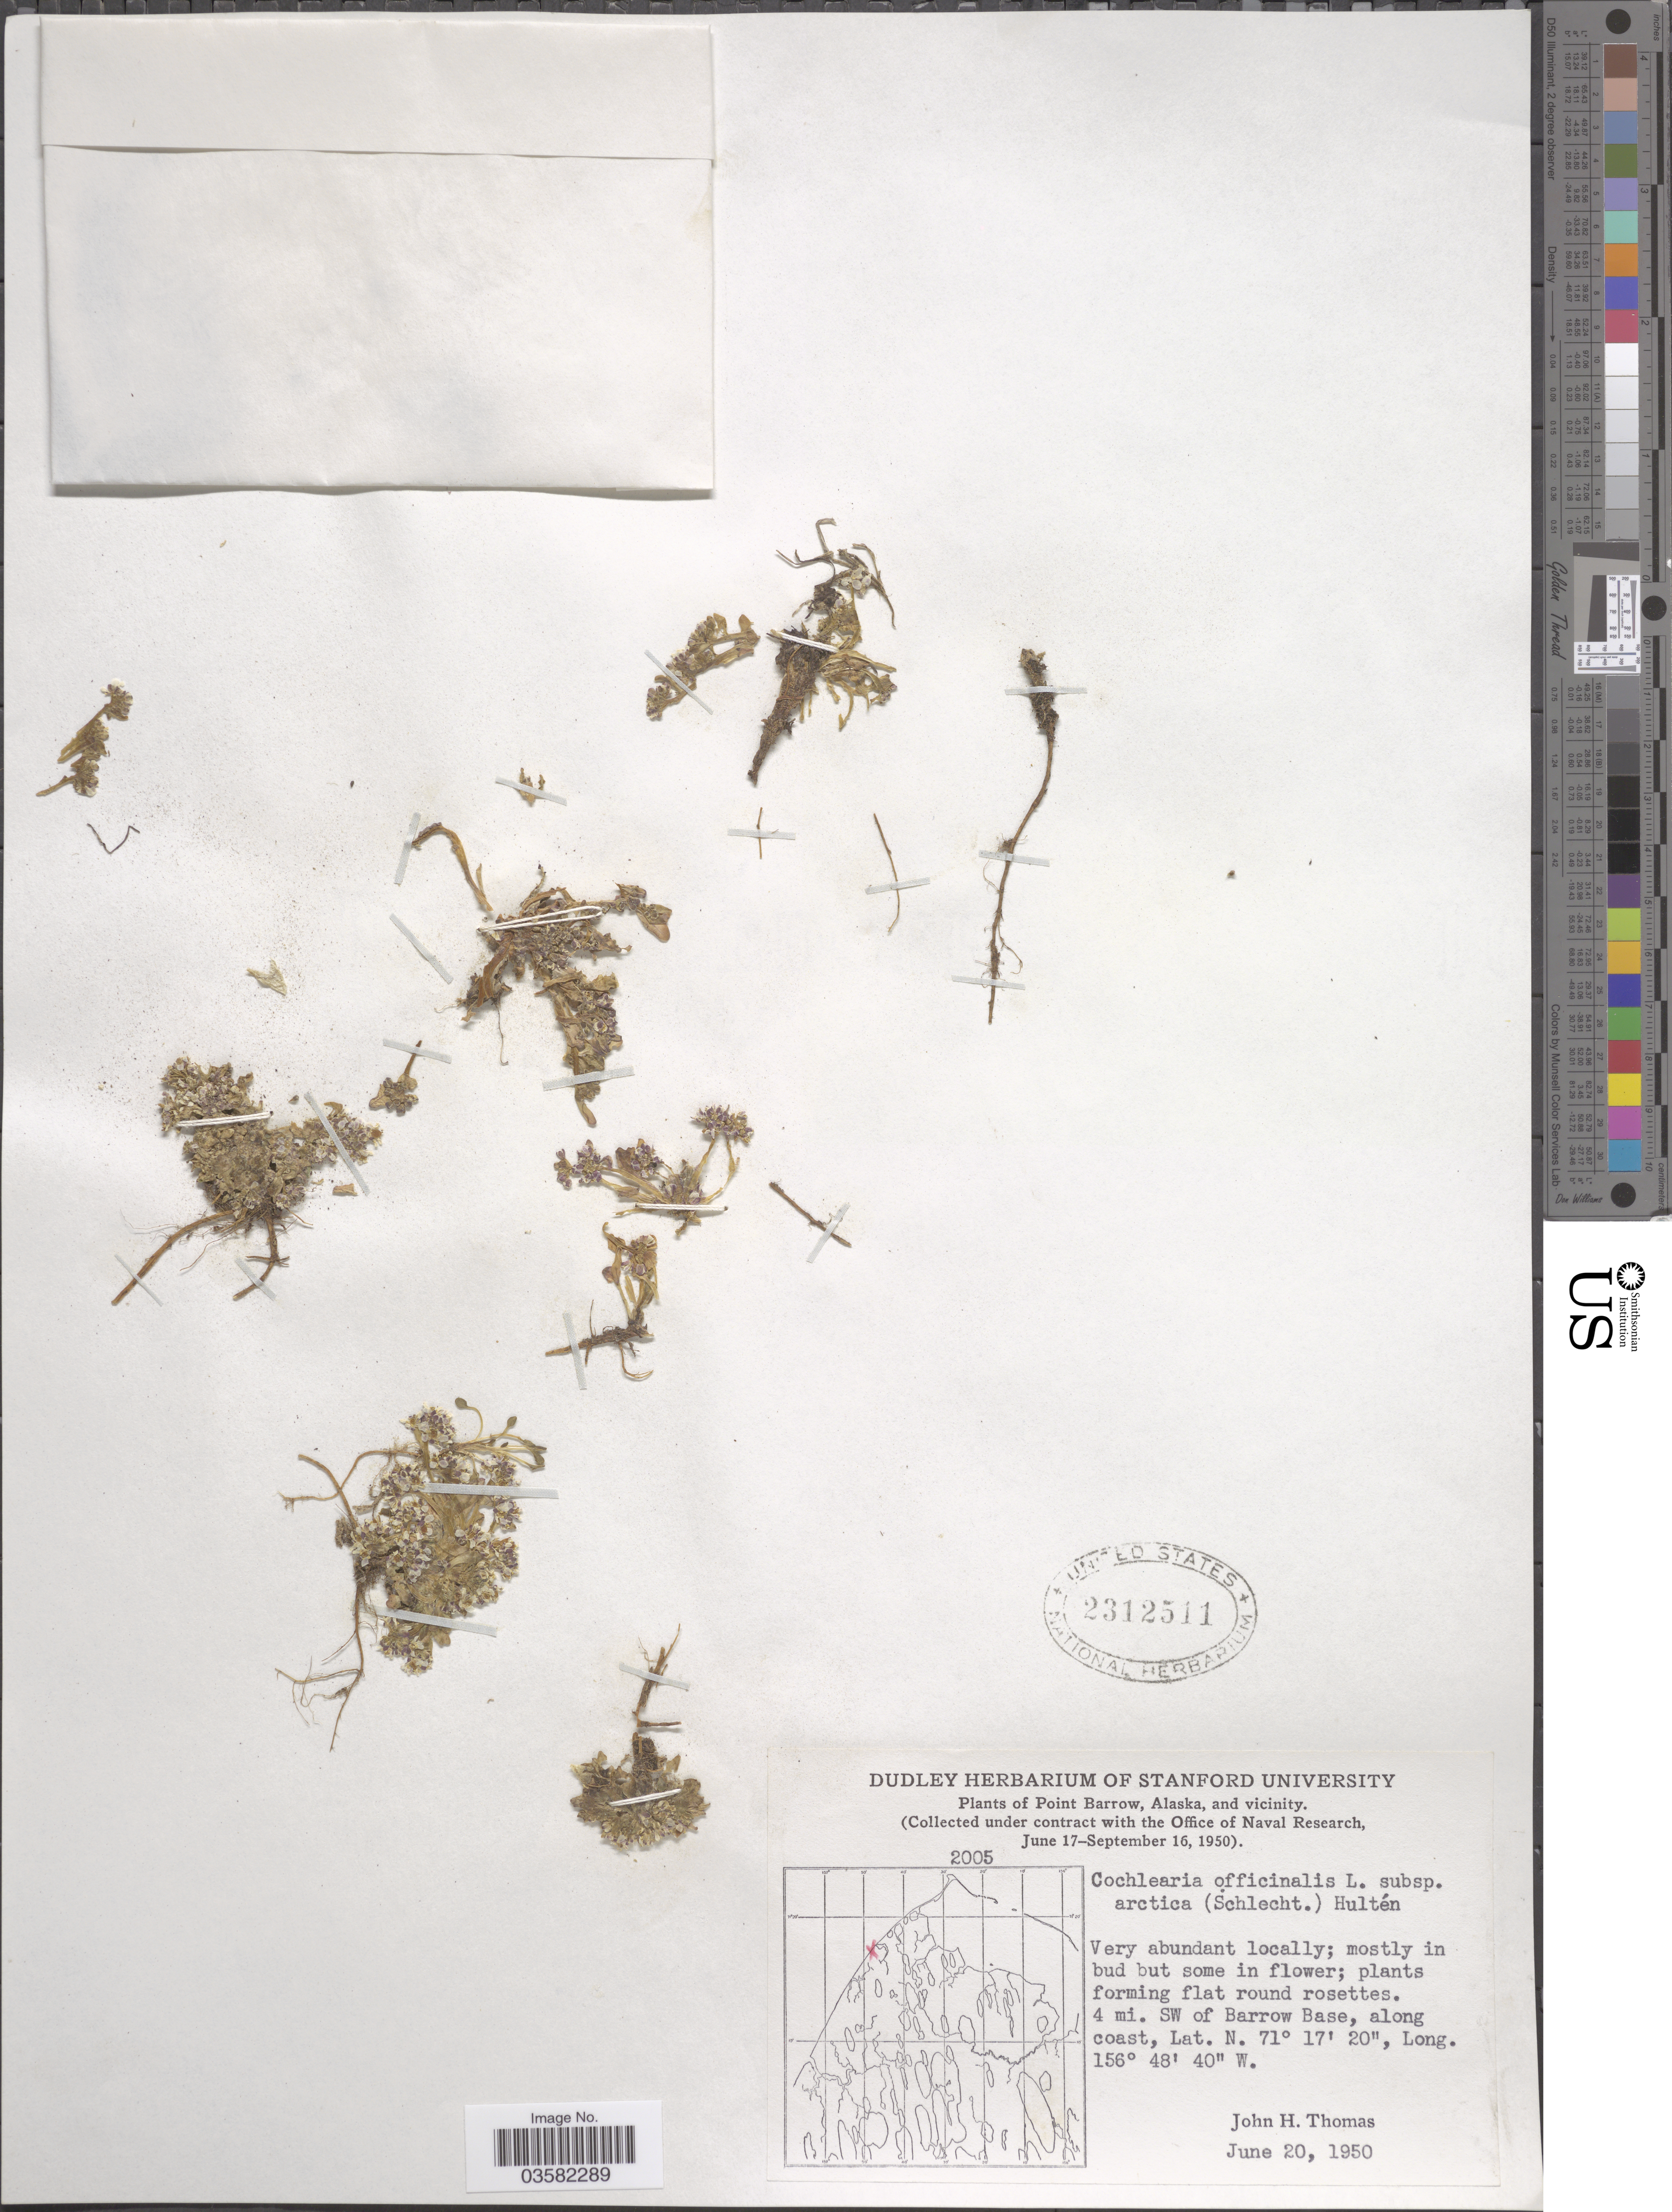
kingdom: Plantae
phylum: Tracheophyta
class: Magnoliopsida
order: Brassicales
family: Brassicaceae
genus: Cochlearia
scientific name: Cochlearia officinalis subsp. arctica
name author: (Schltdl. ex DC.) Hultén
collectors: J. H. Thomas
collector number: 2005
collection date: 1950-06-20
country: United States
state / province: Alaska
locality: Point Barrow, Alaska, and vicinity. 4 mi. SW of Barrow Base, along coast.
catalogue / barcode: US 2312511